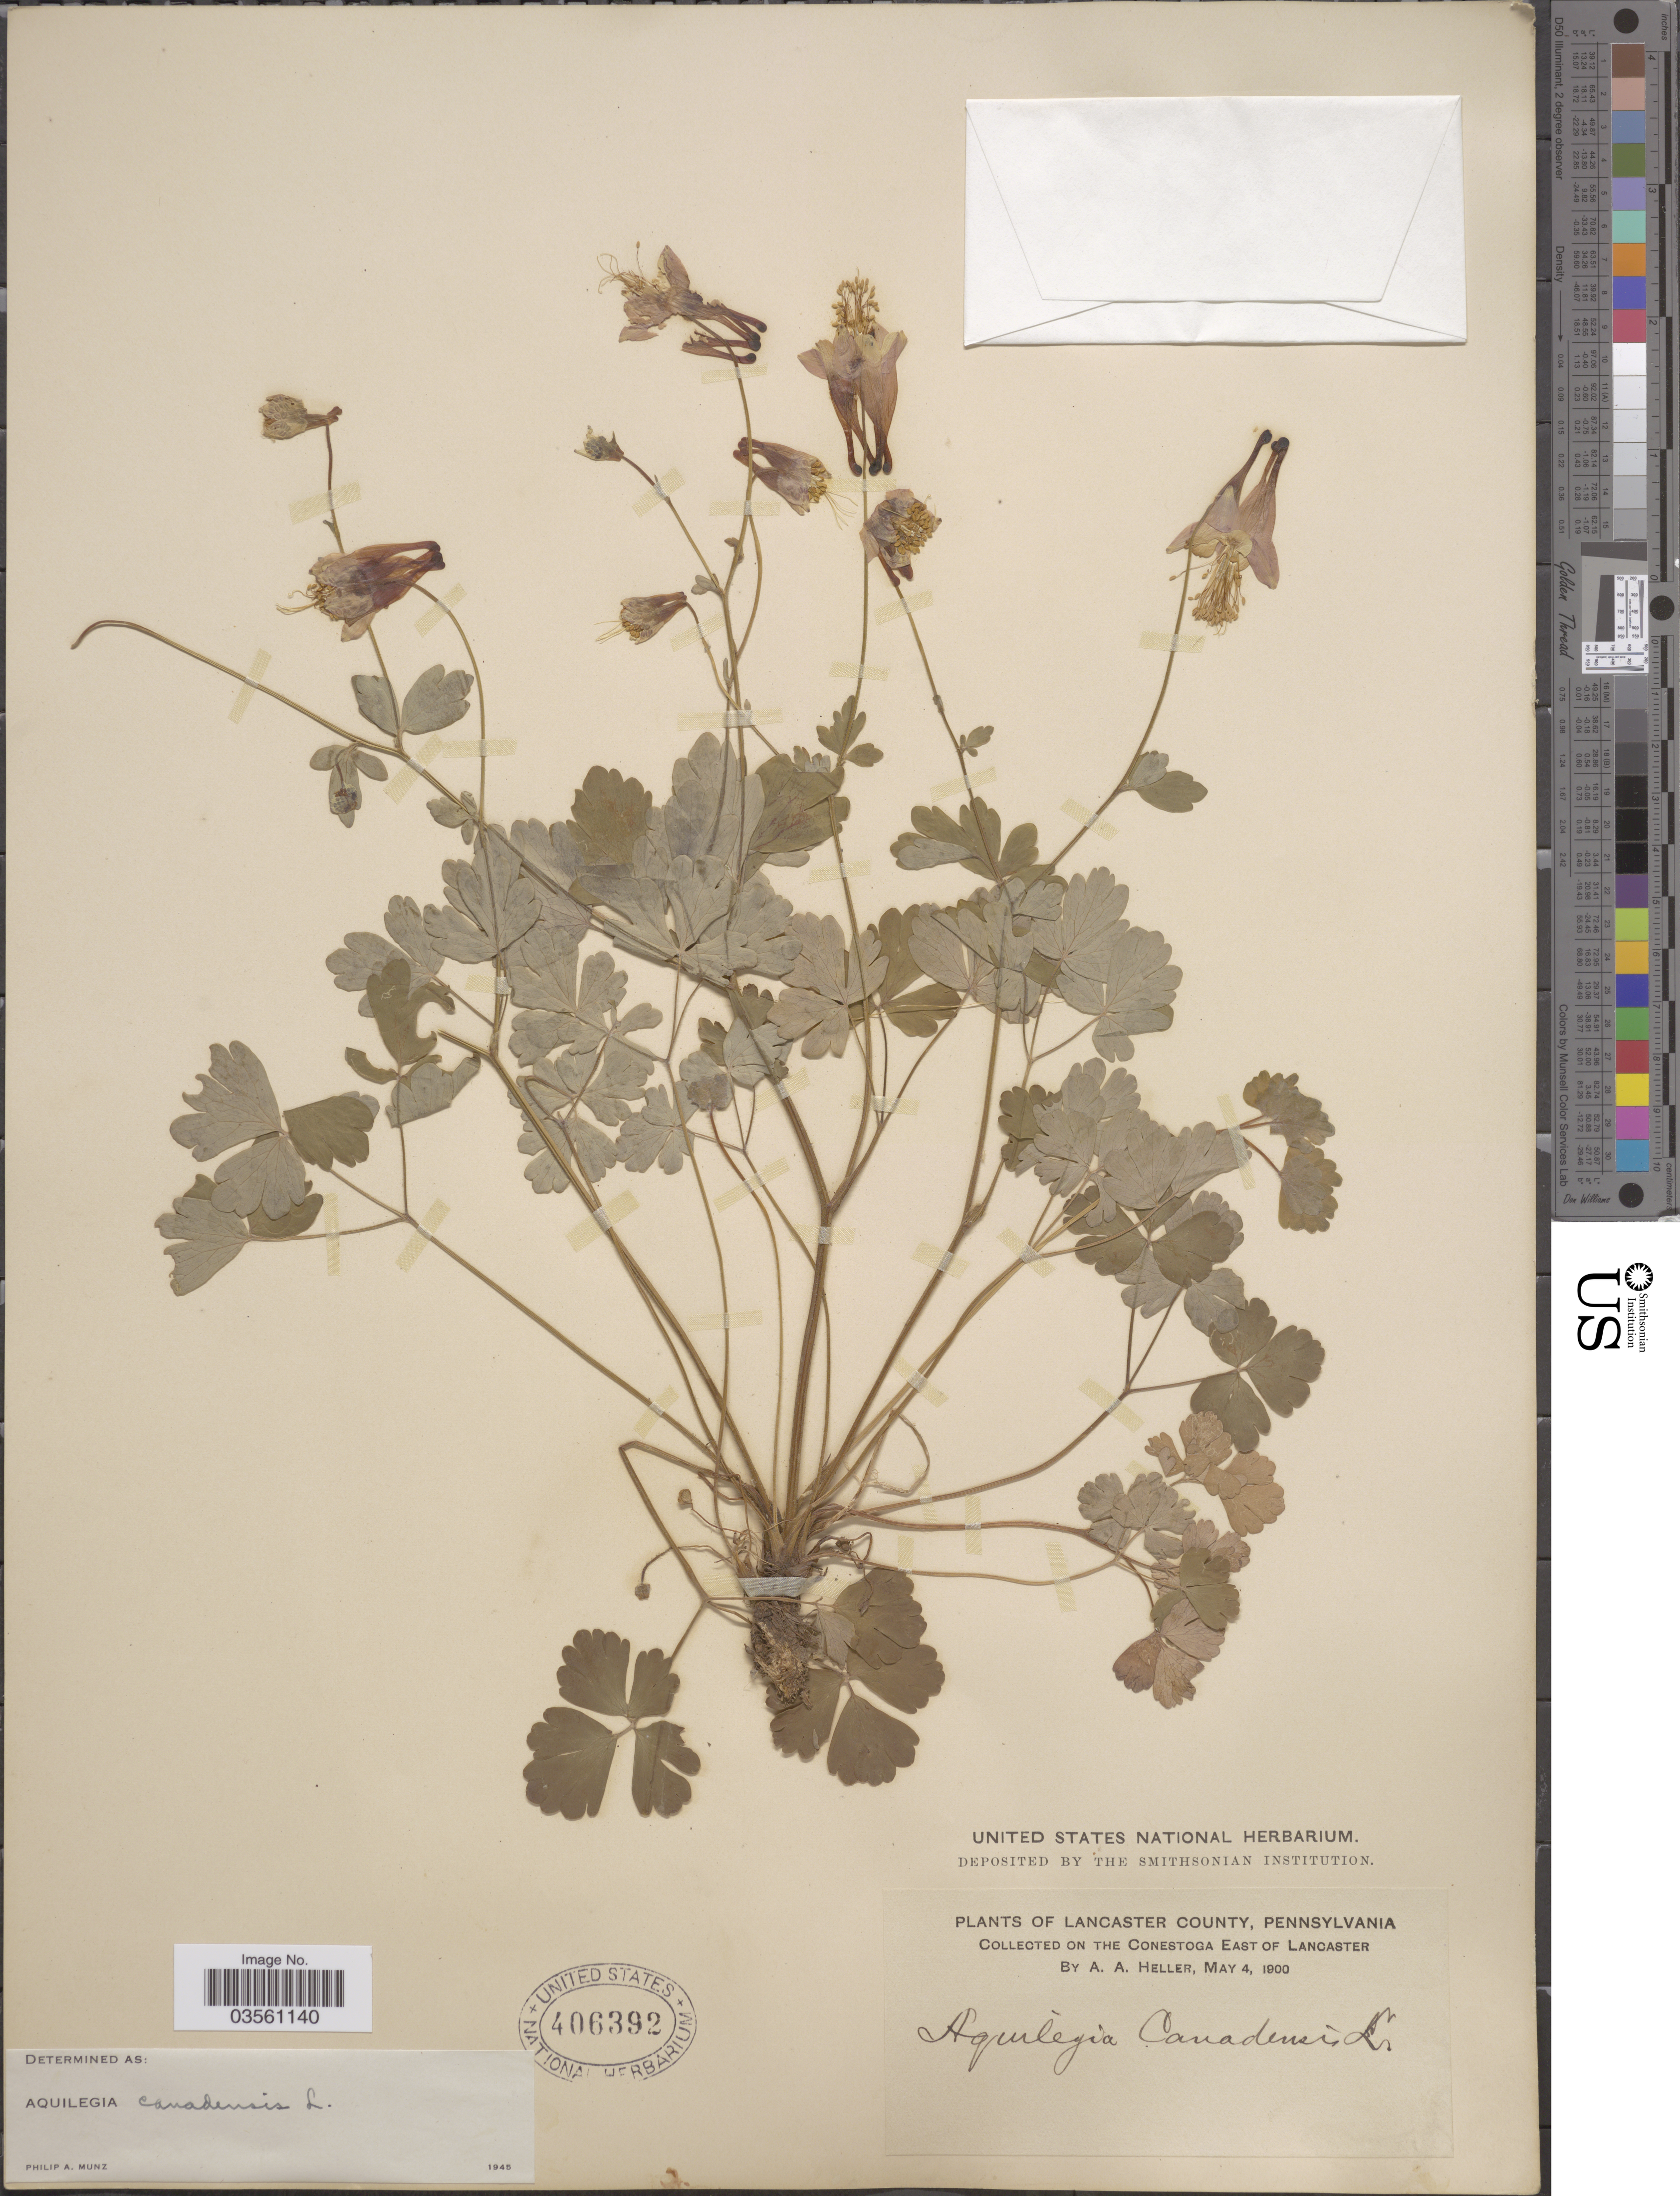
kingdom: Plantae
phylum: Tracheophyta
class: Magnoliopsida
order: Ranunculales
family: Ranunculaceae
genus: Aquilegia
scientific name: Aquilegia canadensis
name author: L.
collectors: A. A. Heller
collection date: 1900-05-04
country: United States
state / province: Pennsylvania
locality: Lancaster County. On the Conestoga East of Lancaster.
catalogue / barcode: US 406392